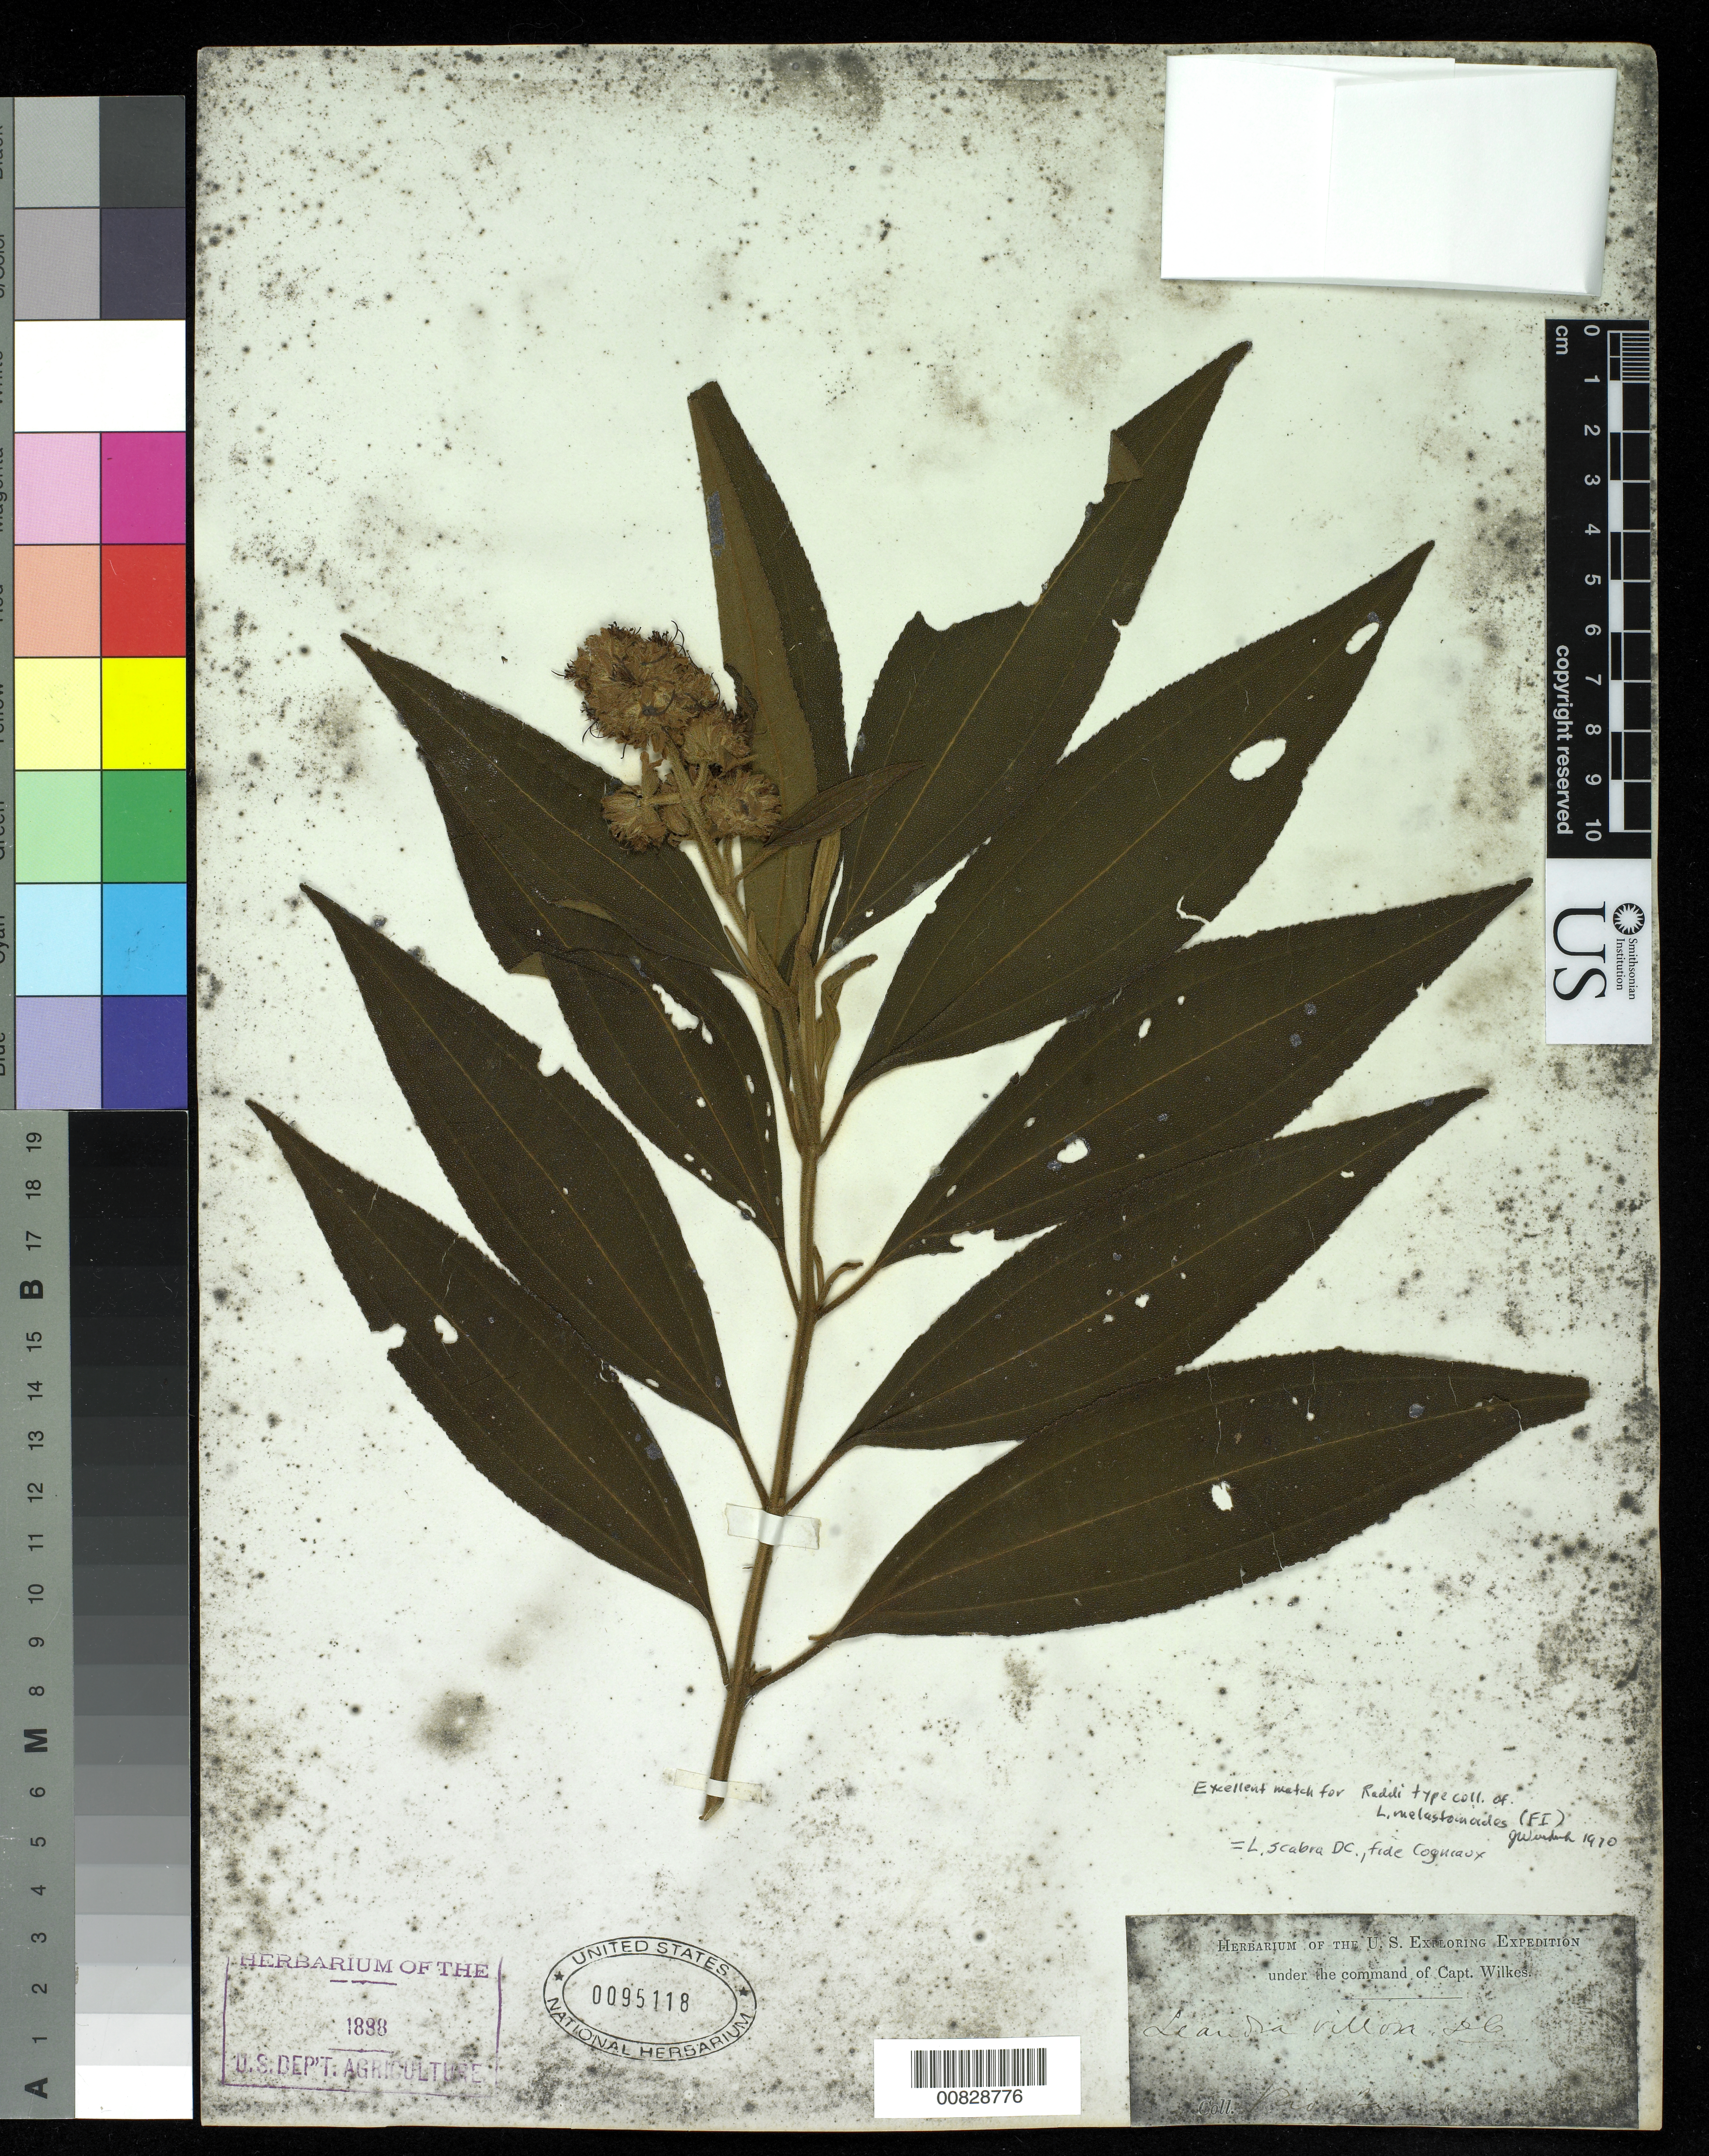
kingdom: Plantae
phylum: Tracheophyta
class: Magnoliopsida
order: Myrtales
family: Melastomataceae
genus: Leandra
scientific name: Leandra melastomoides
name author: Raddi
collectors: Wilkes Explor. Exped.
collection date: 1838/1842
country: Brazil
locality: Rio de Janeiro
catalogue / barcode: US 95118